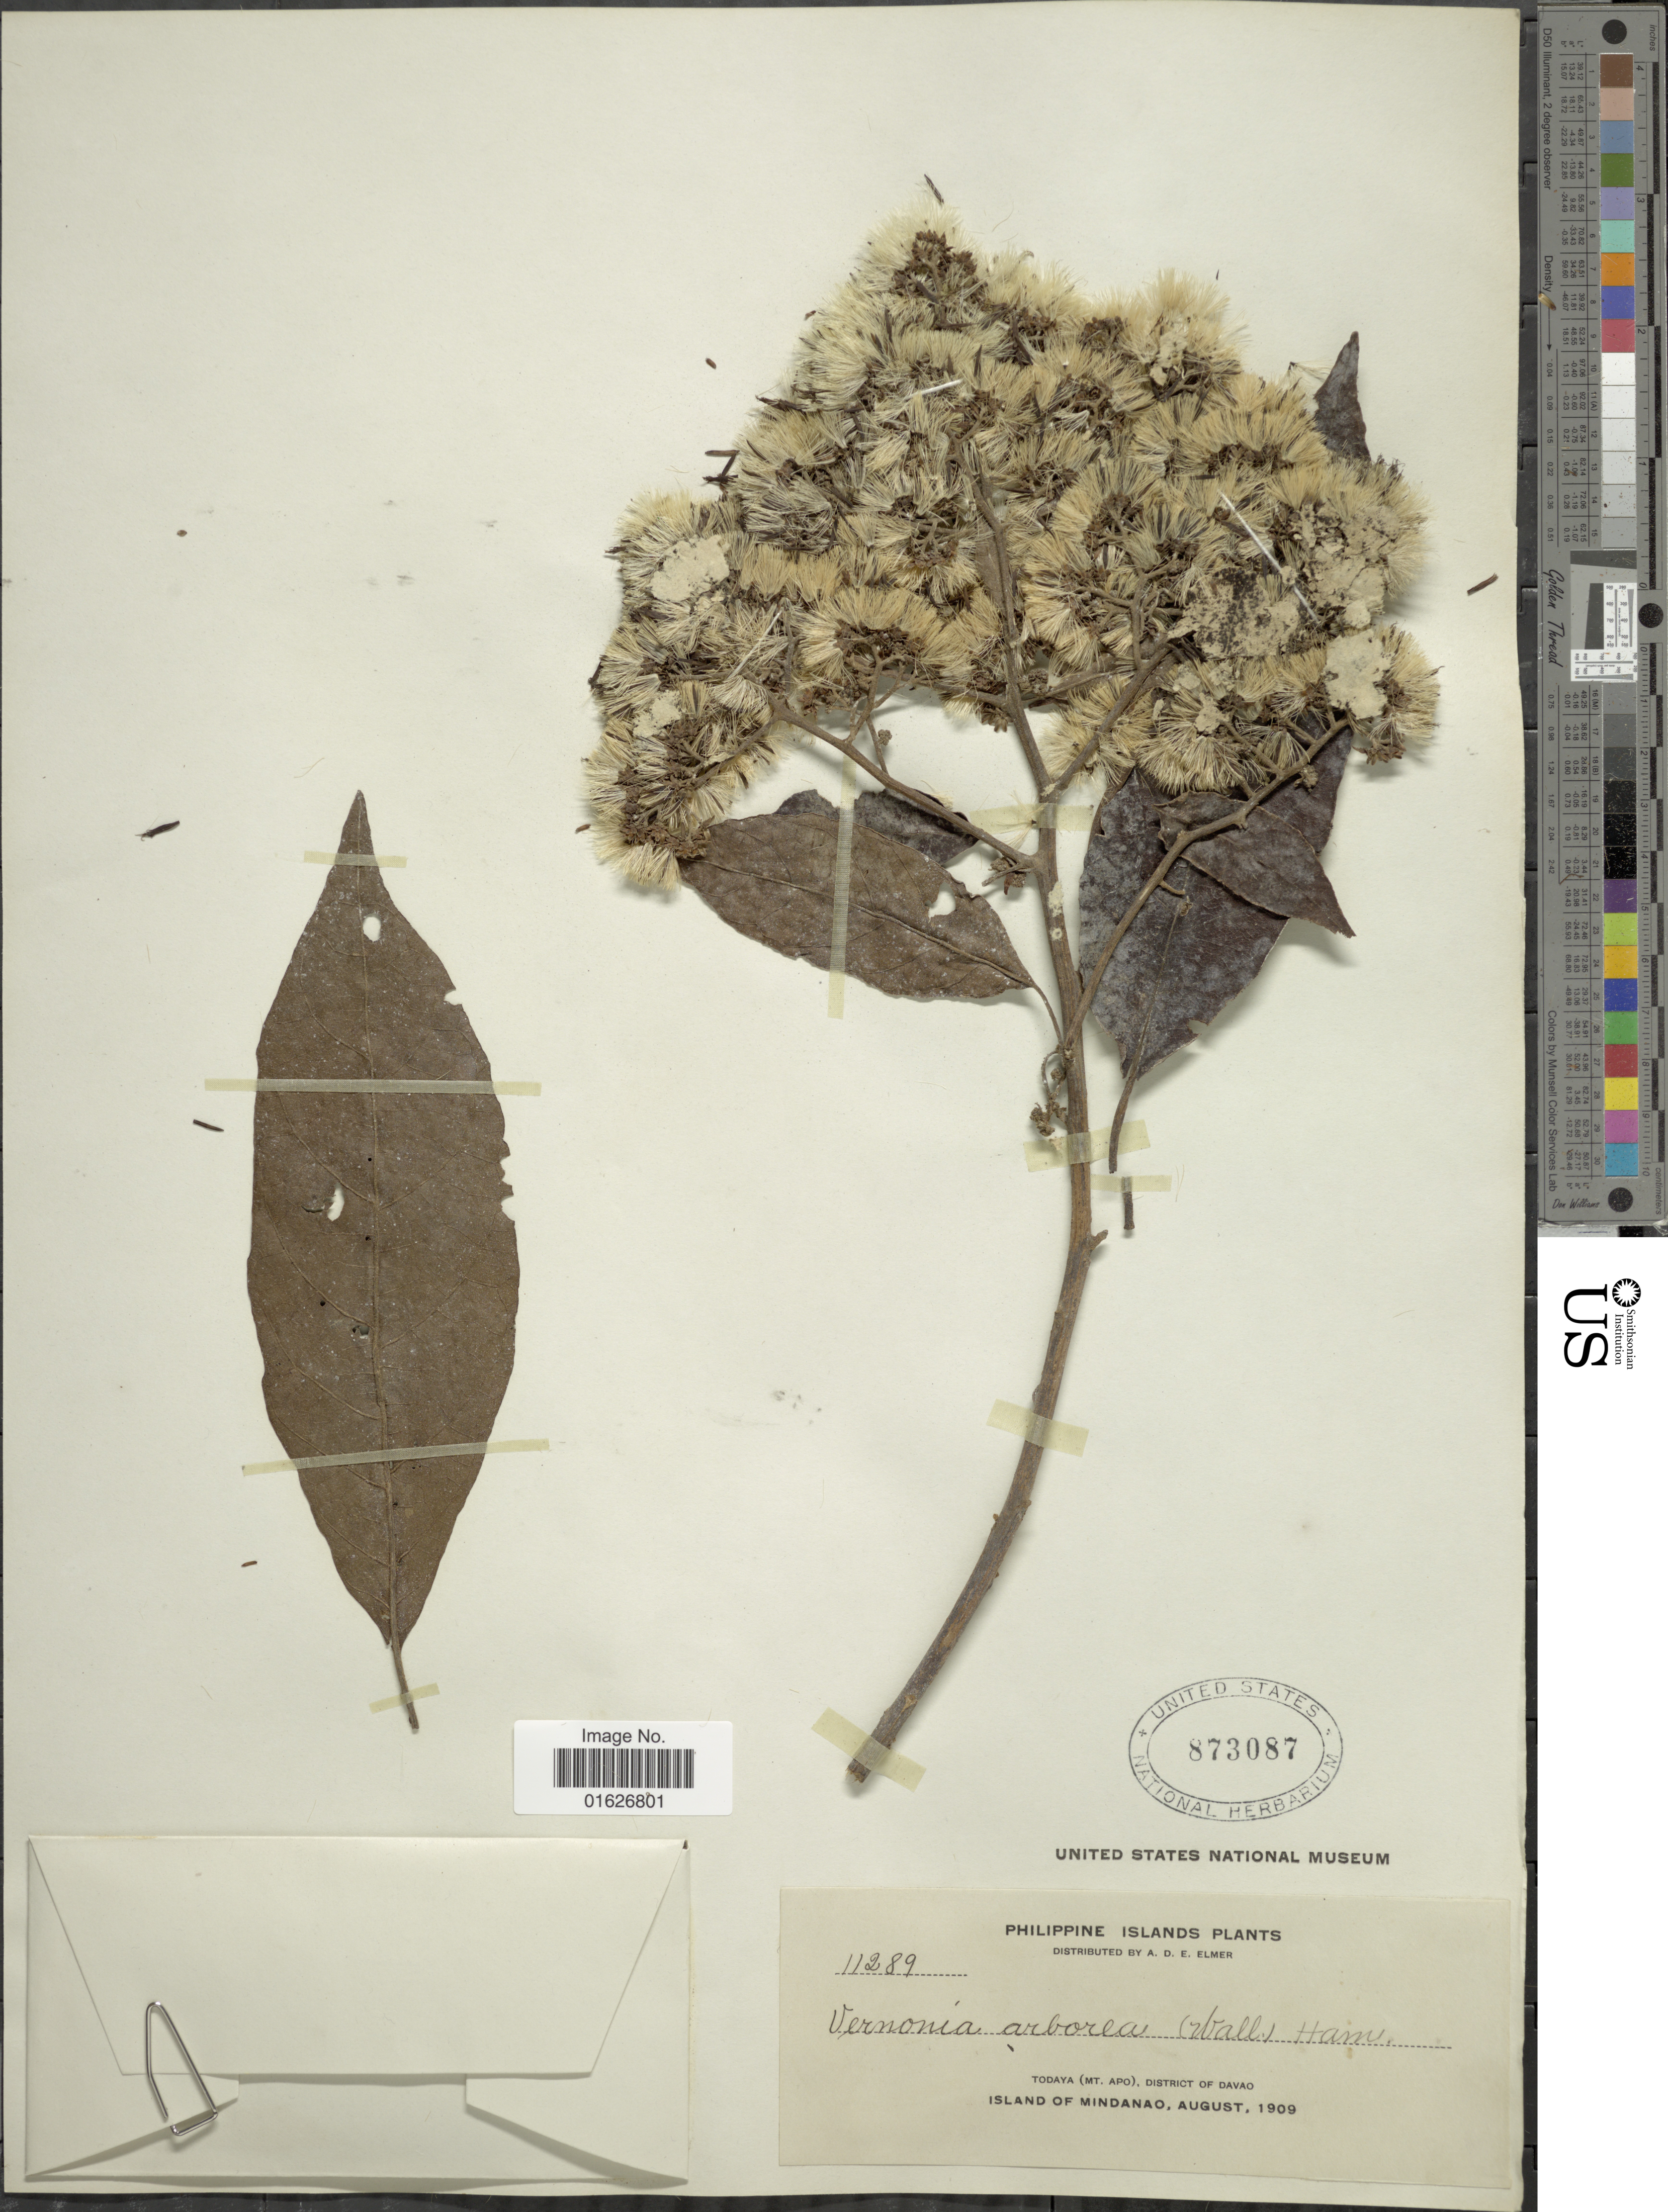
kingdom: Plantae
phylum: Tracheophyta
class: Magnoliopsida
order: Asterales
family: Asteraceae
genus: Strobocalyx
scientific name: Strobocalyx arborea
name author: (Buch.-Ham.) Sch. Bip.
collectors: A. D. E. Elmer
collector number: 11289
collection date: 1909-08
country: Philippines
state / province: Davao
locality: Todaya ( Mt. Apo ) , District of Davao, island of Mindanao.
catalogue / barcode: US 873087